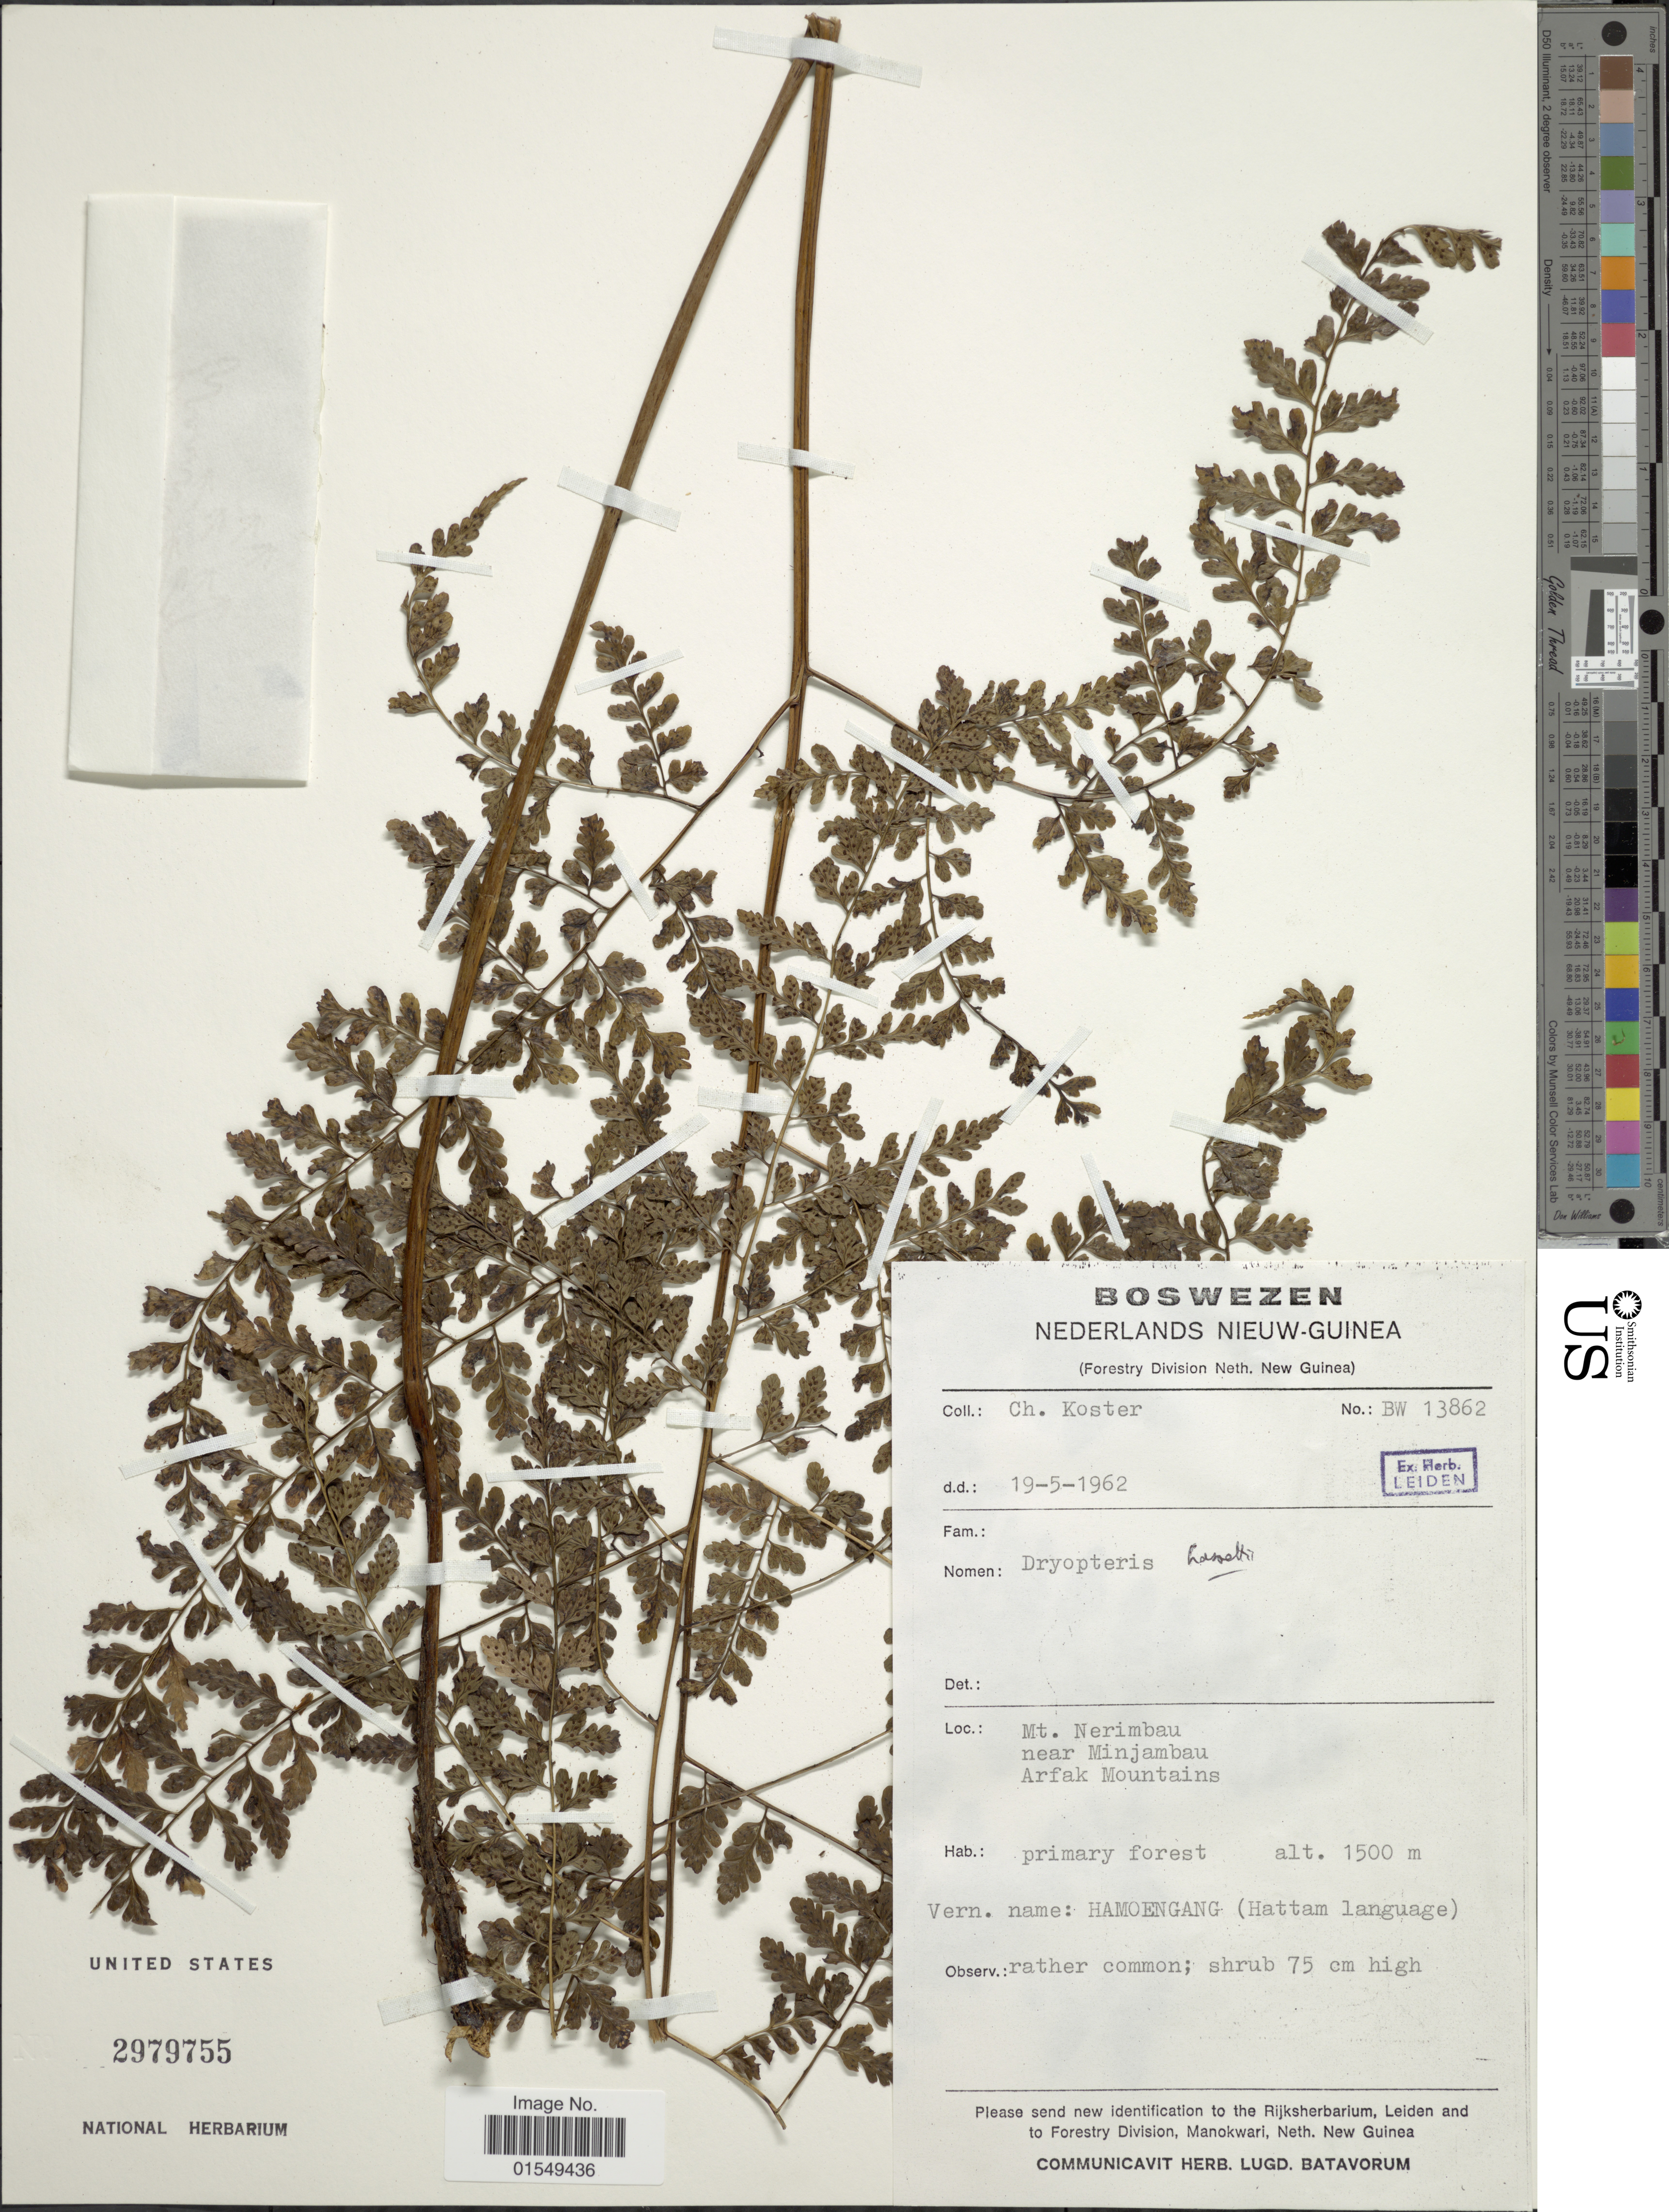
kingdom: Plantae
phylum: Tracheophyta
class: Polypodiopsida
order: Polypodiales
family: Dryopteridaceae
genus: Arachniodes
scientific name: Arachniodes hasseltii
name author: (Blume) Ching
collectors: C. Koster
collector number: BW13862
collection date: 1962-05-19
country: Indonesia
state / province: Papua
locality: Mt. Nerimbau, near Minjambau, Arfak Mountains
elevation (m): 1500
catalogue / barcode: US 2979755